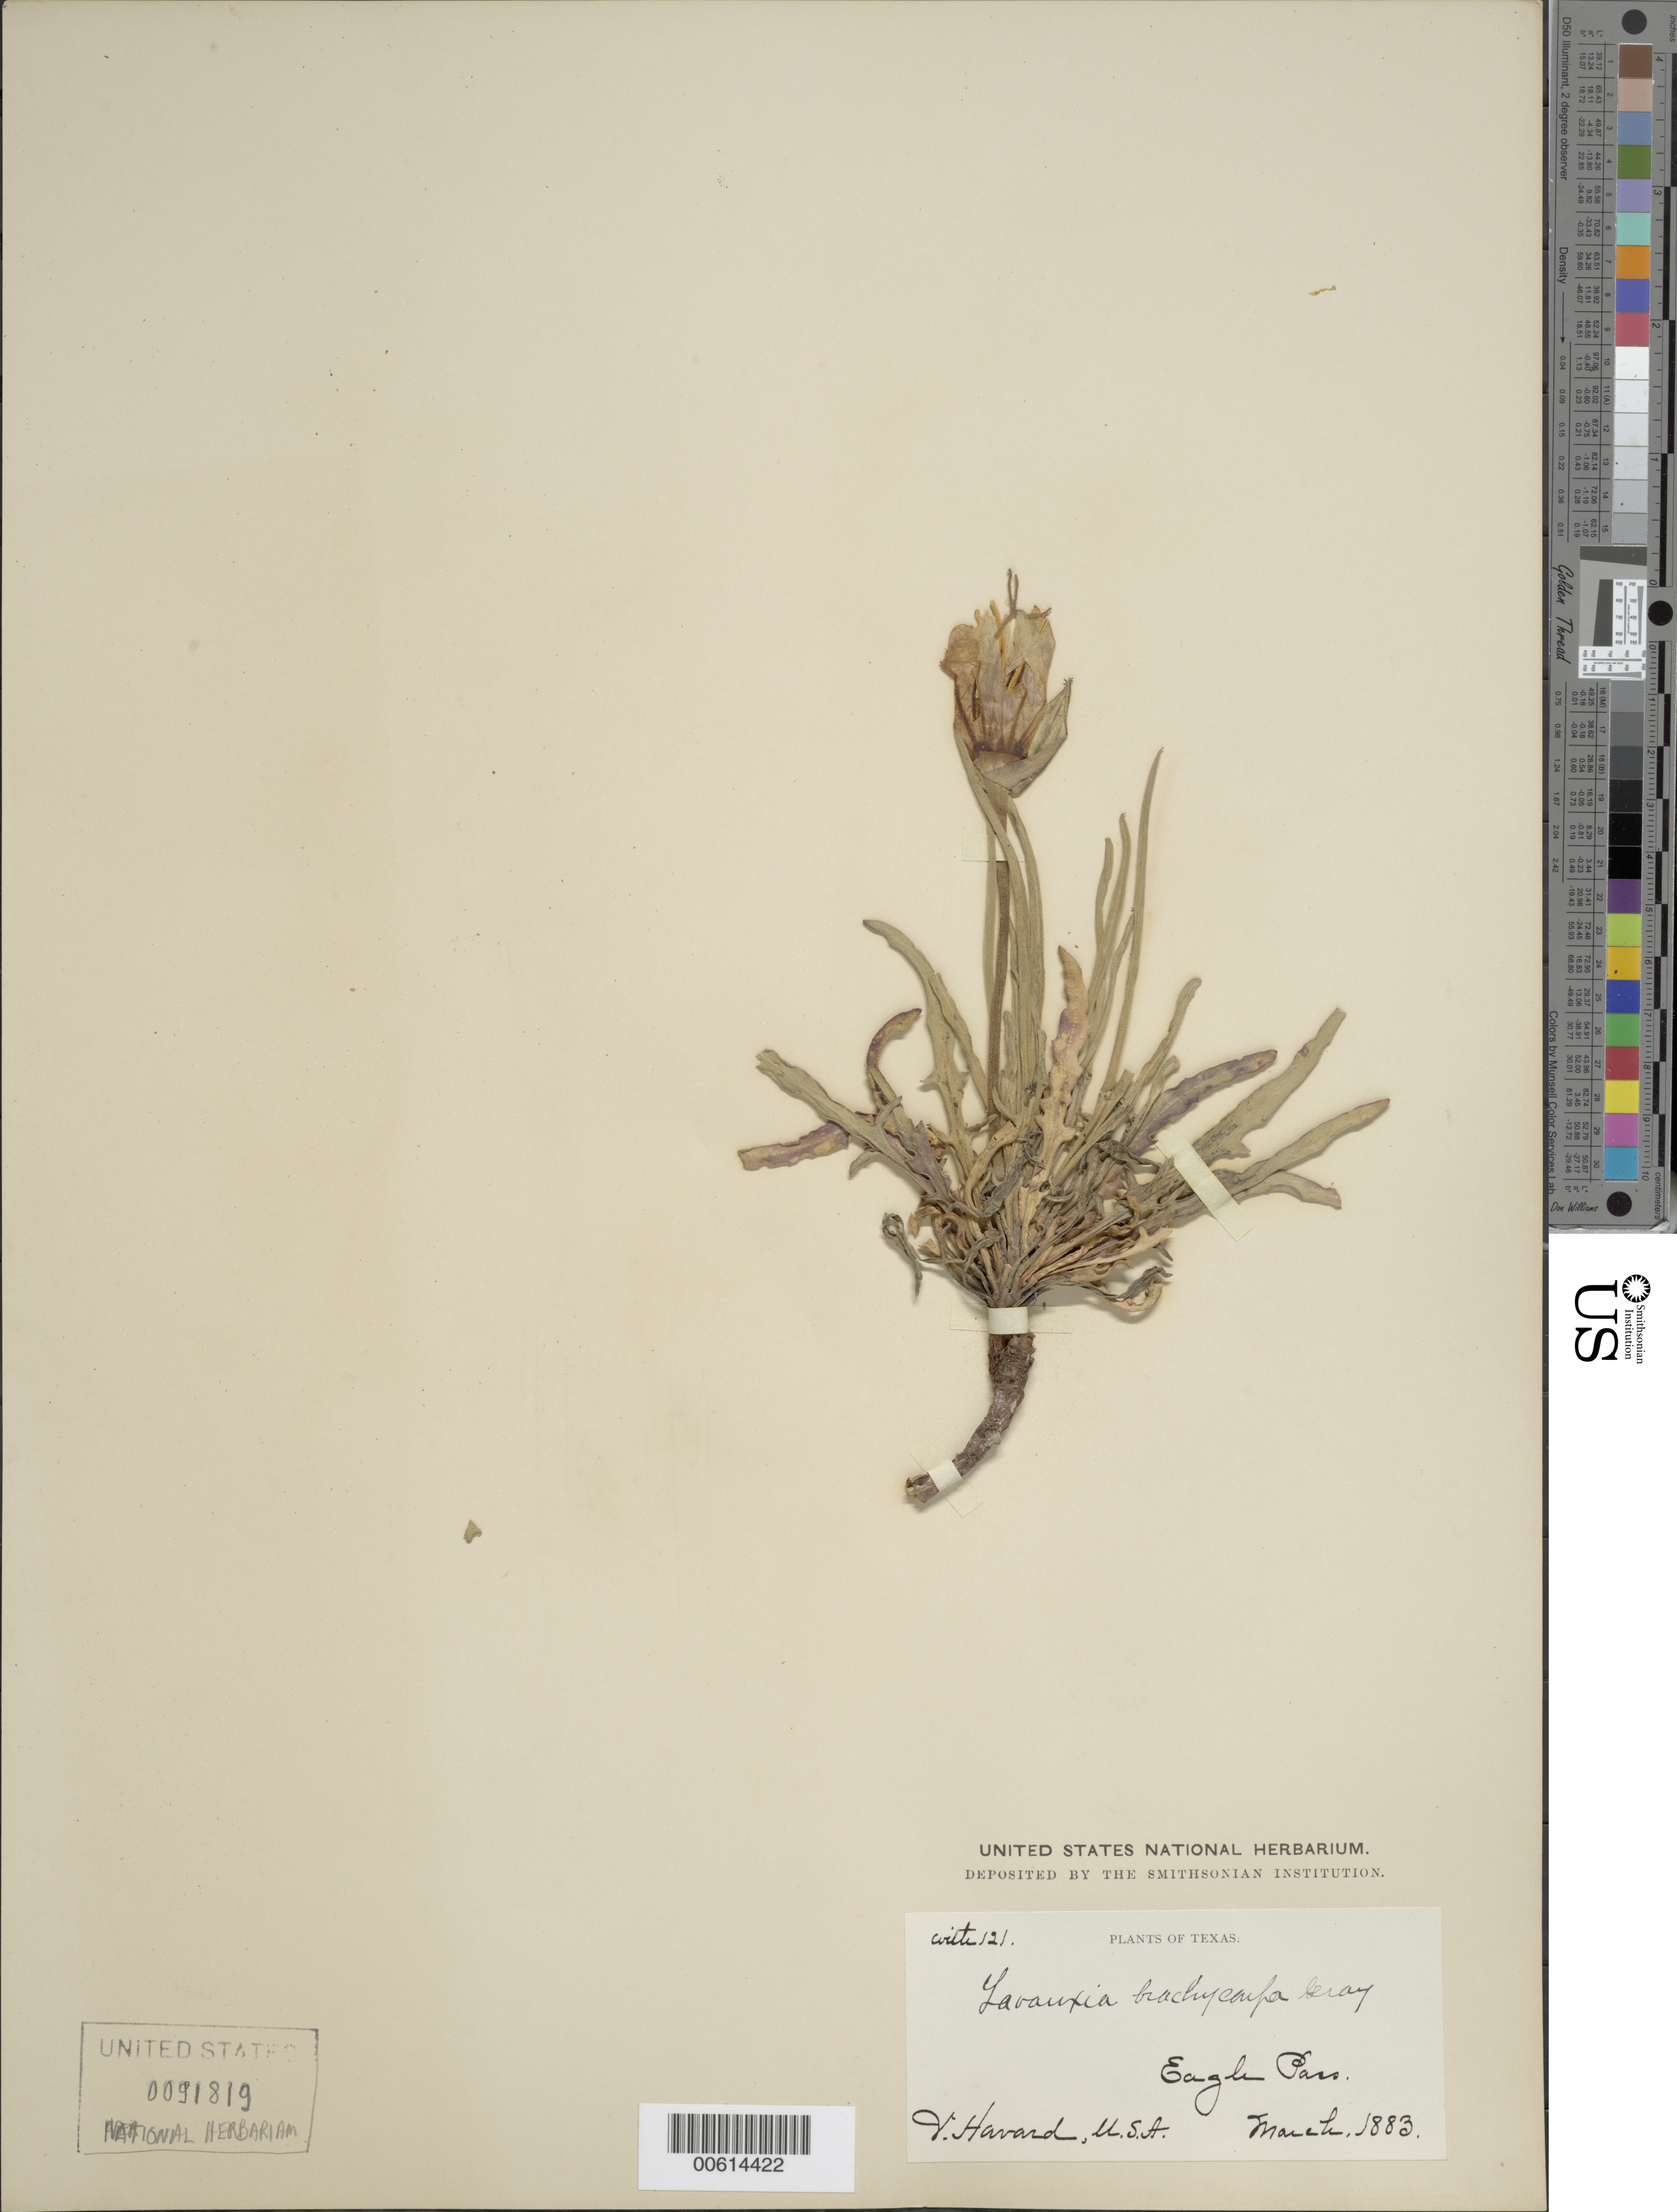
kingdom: Plantae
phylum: Tracheophyta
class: Magnoliopsida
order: Myrtales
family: Onagraceae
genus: Oenothera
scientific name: Oenothera brachycarpa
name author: A. Gray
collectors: V. Harvard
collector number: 121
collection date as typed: Mar 1883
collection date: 1883-03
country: United States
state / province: Texas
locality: Eagle Pass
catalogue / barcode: US 91819